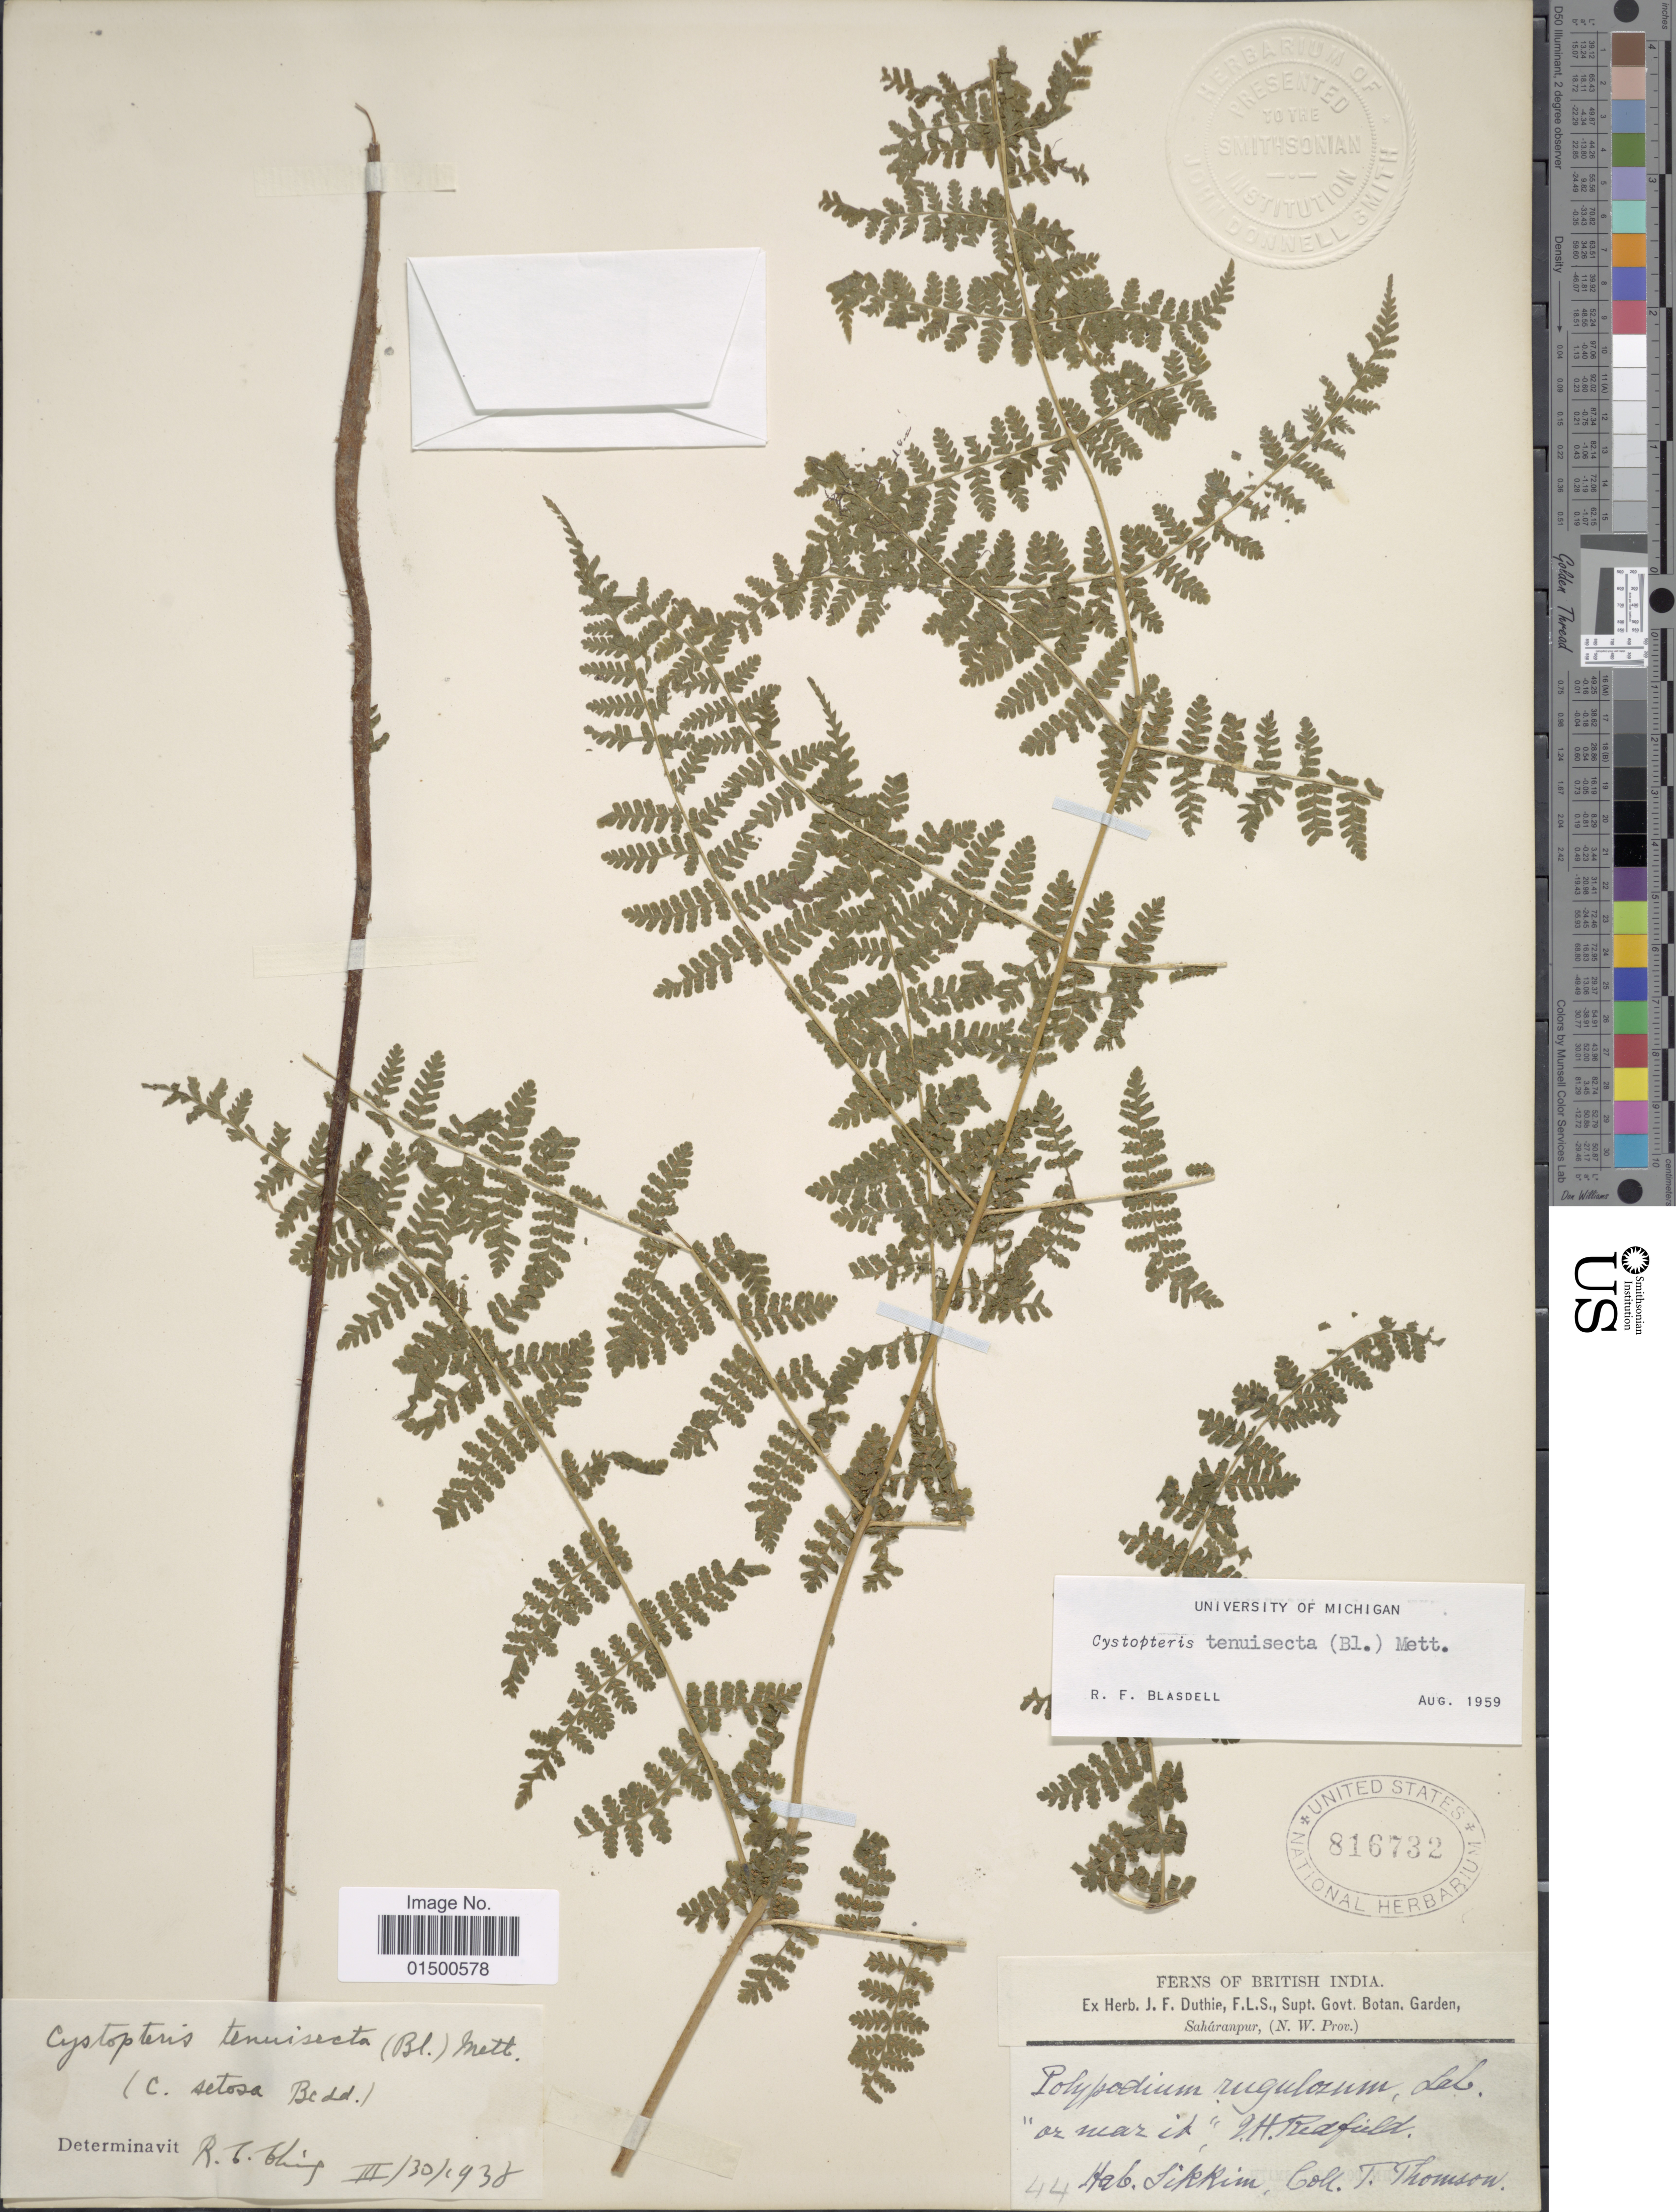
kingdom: Plantae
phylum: Tracheophyta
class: Polypodiopsida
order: Polypodiales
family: Cystopteridaceae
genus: Acystopteris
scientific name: Acystopteris tenuisecta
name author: (Blume) Tagawa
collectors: T. Thomson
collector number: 44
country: India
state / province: Sikkim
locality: British India, Sikkim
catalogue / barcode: US 816732